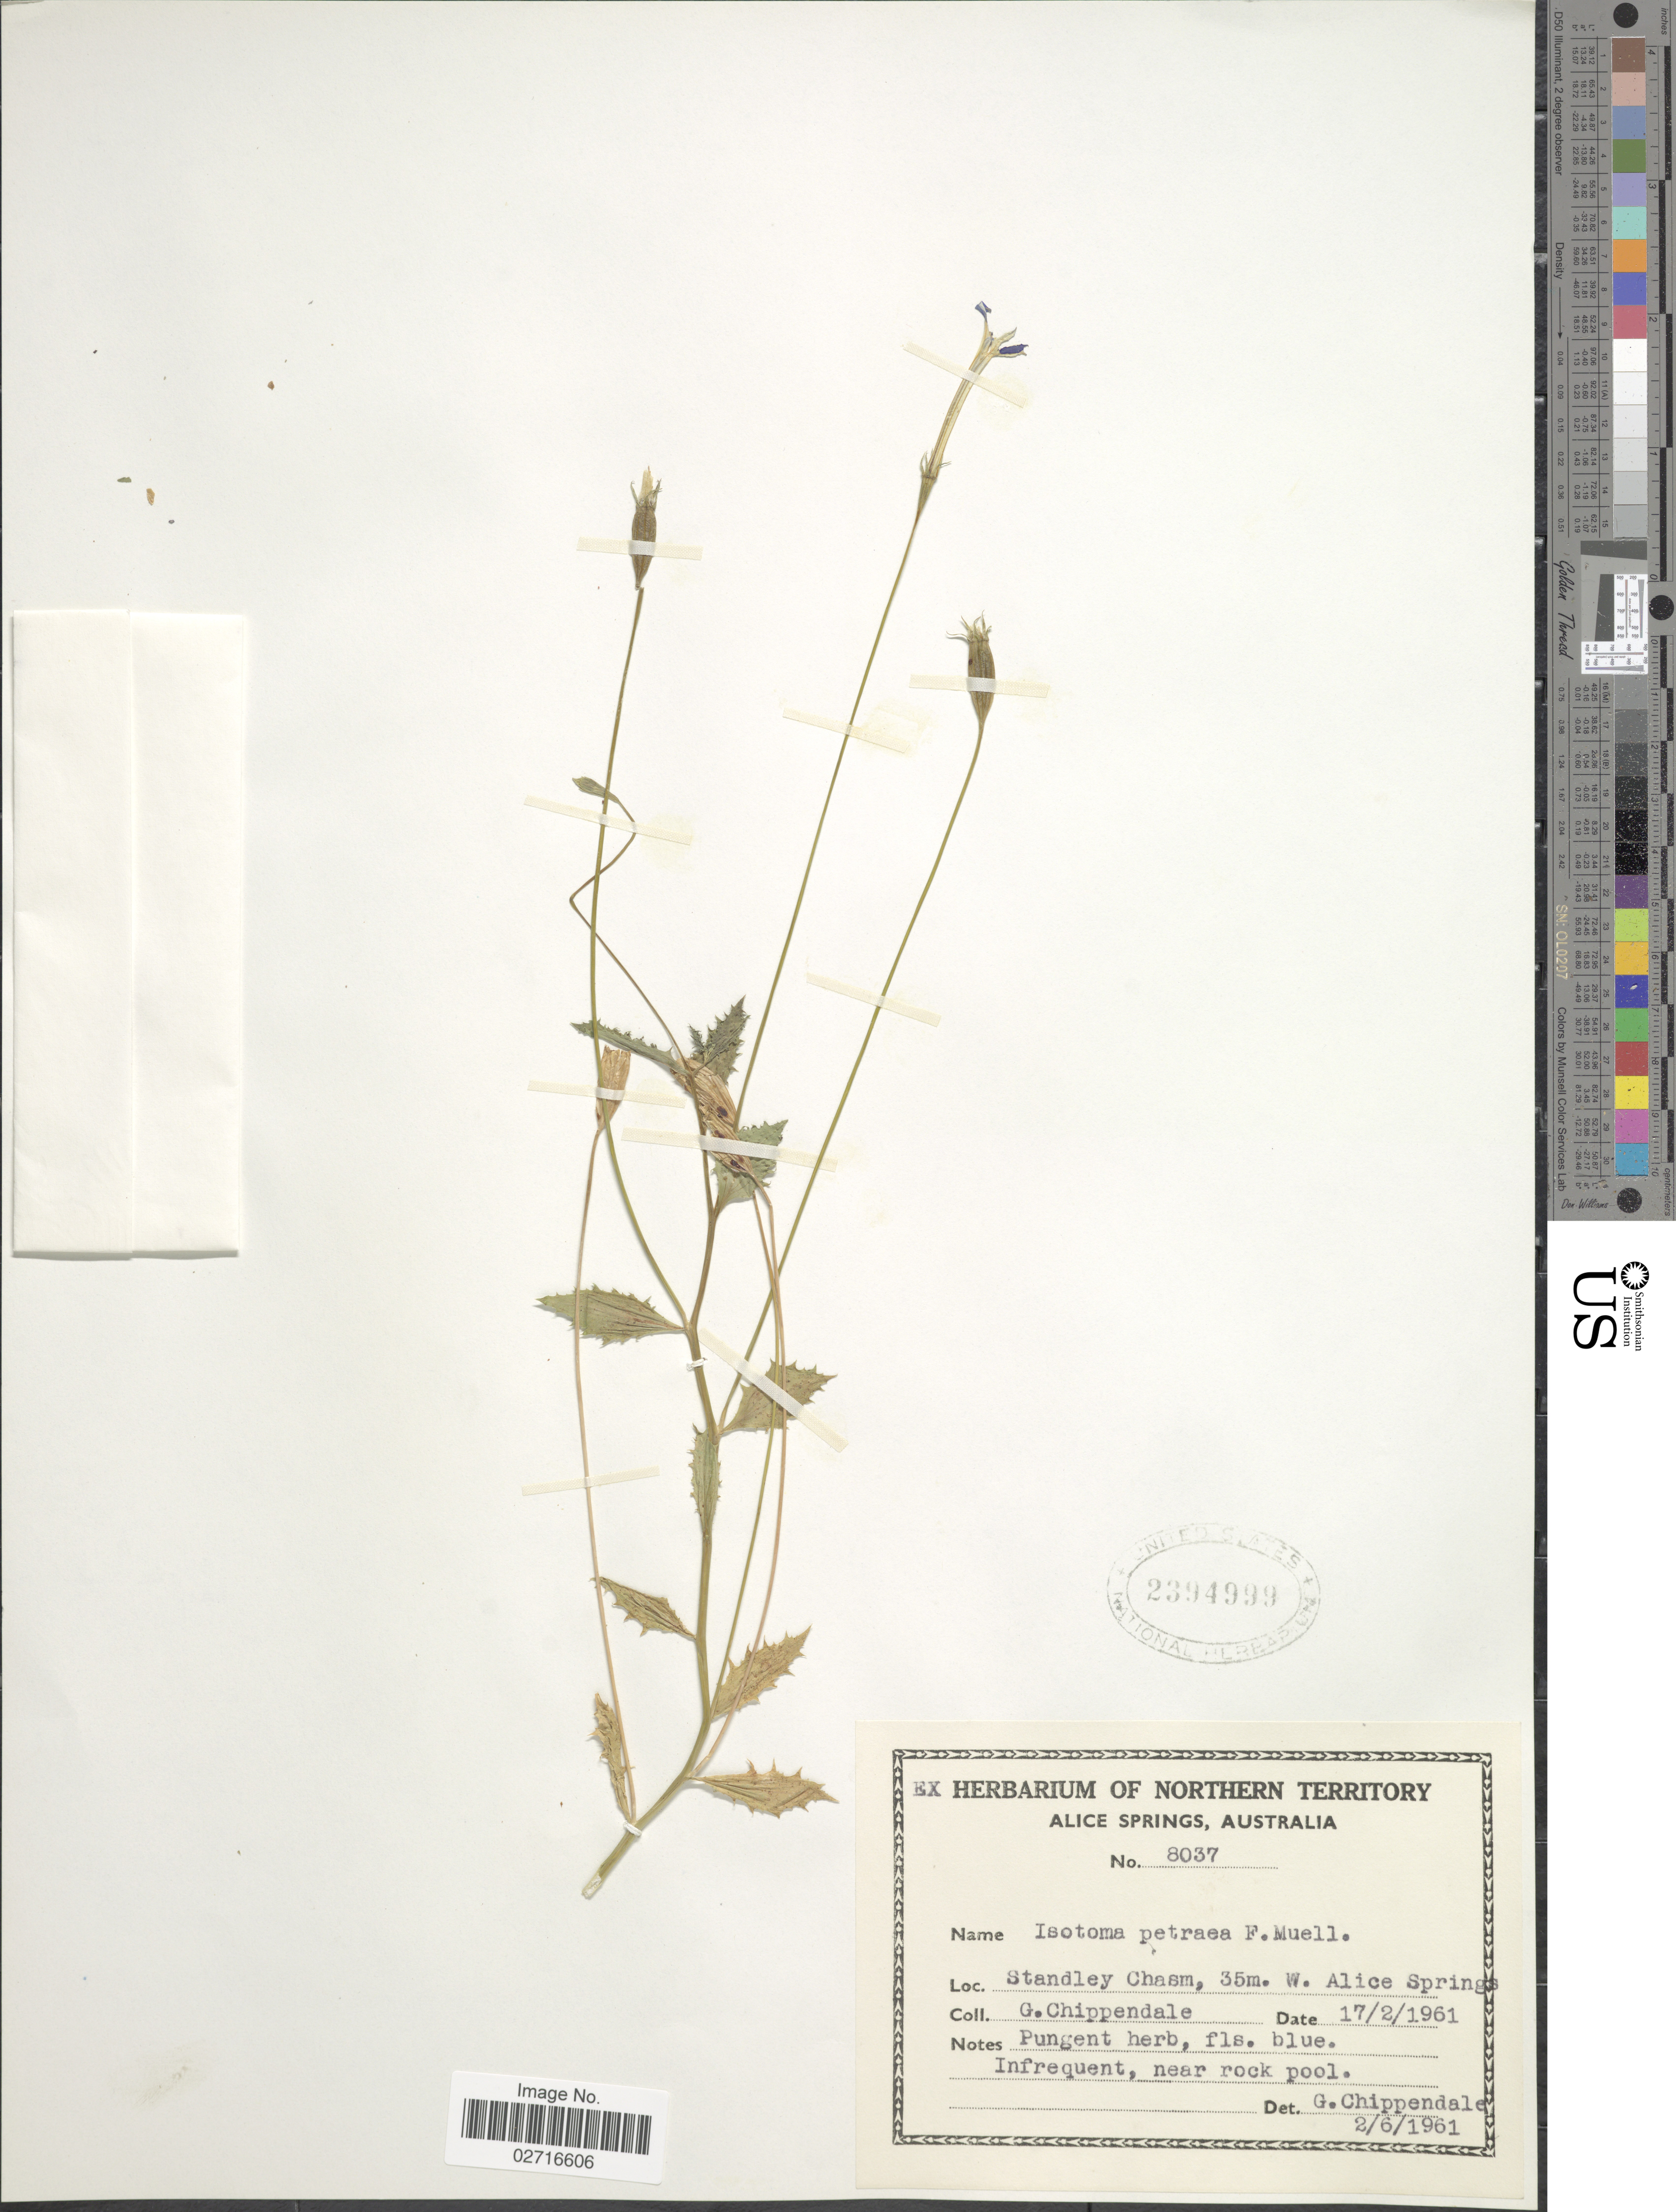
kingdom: Plantae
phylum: Tracheophyta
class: Magnoliopsida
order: Asterales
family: Campanulaceae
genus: Isotoma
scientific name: Isotoma petraea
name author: F. Muell.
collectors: G. Chippendale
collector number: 8037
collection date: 1961-02-17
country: Australia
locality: Standley Chasm, 35 m. W. Alice Springs.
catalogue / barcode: US 2394999